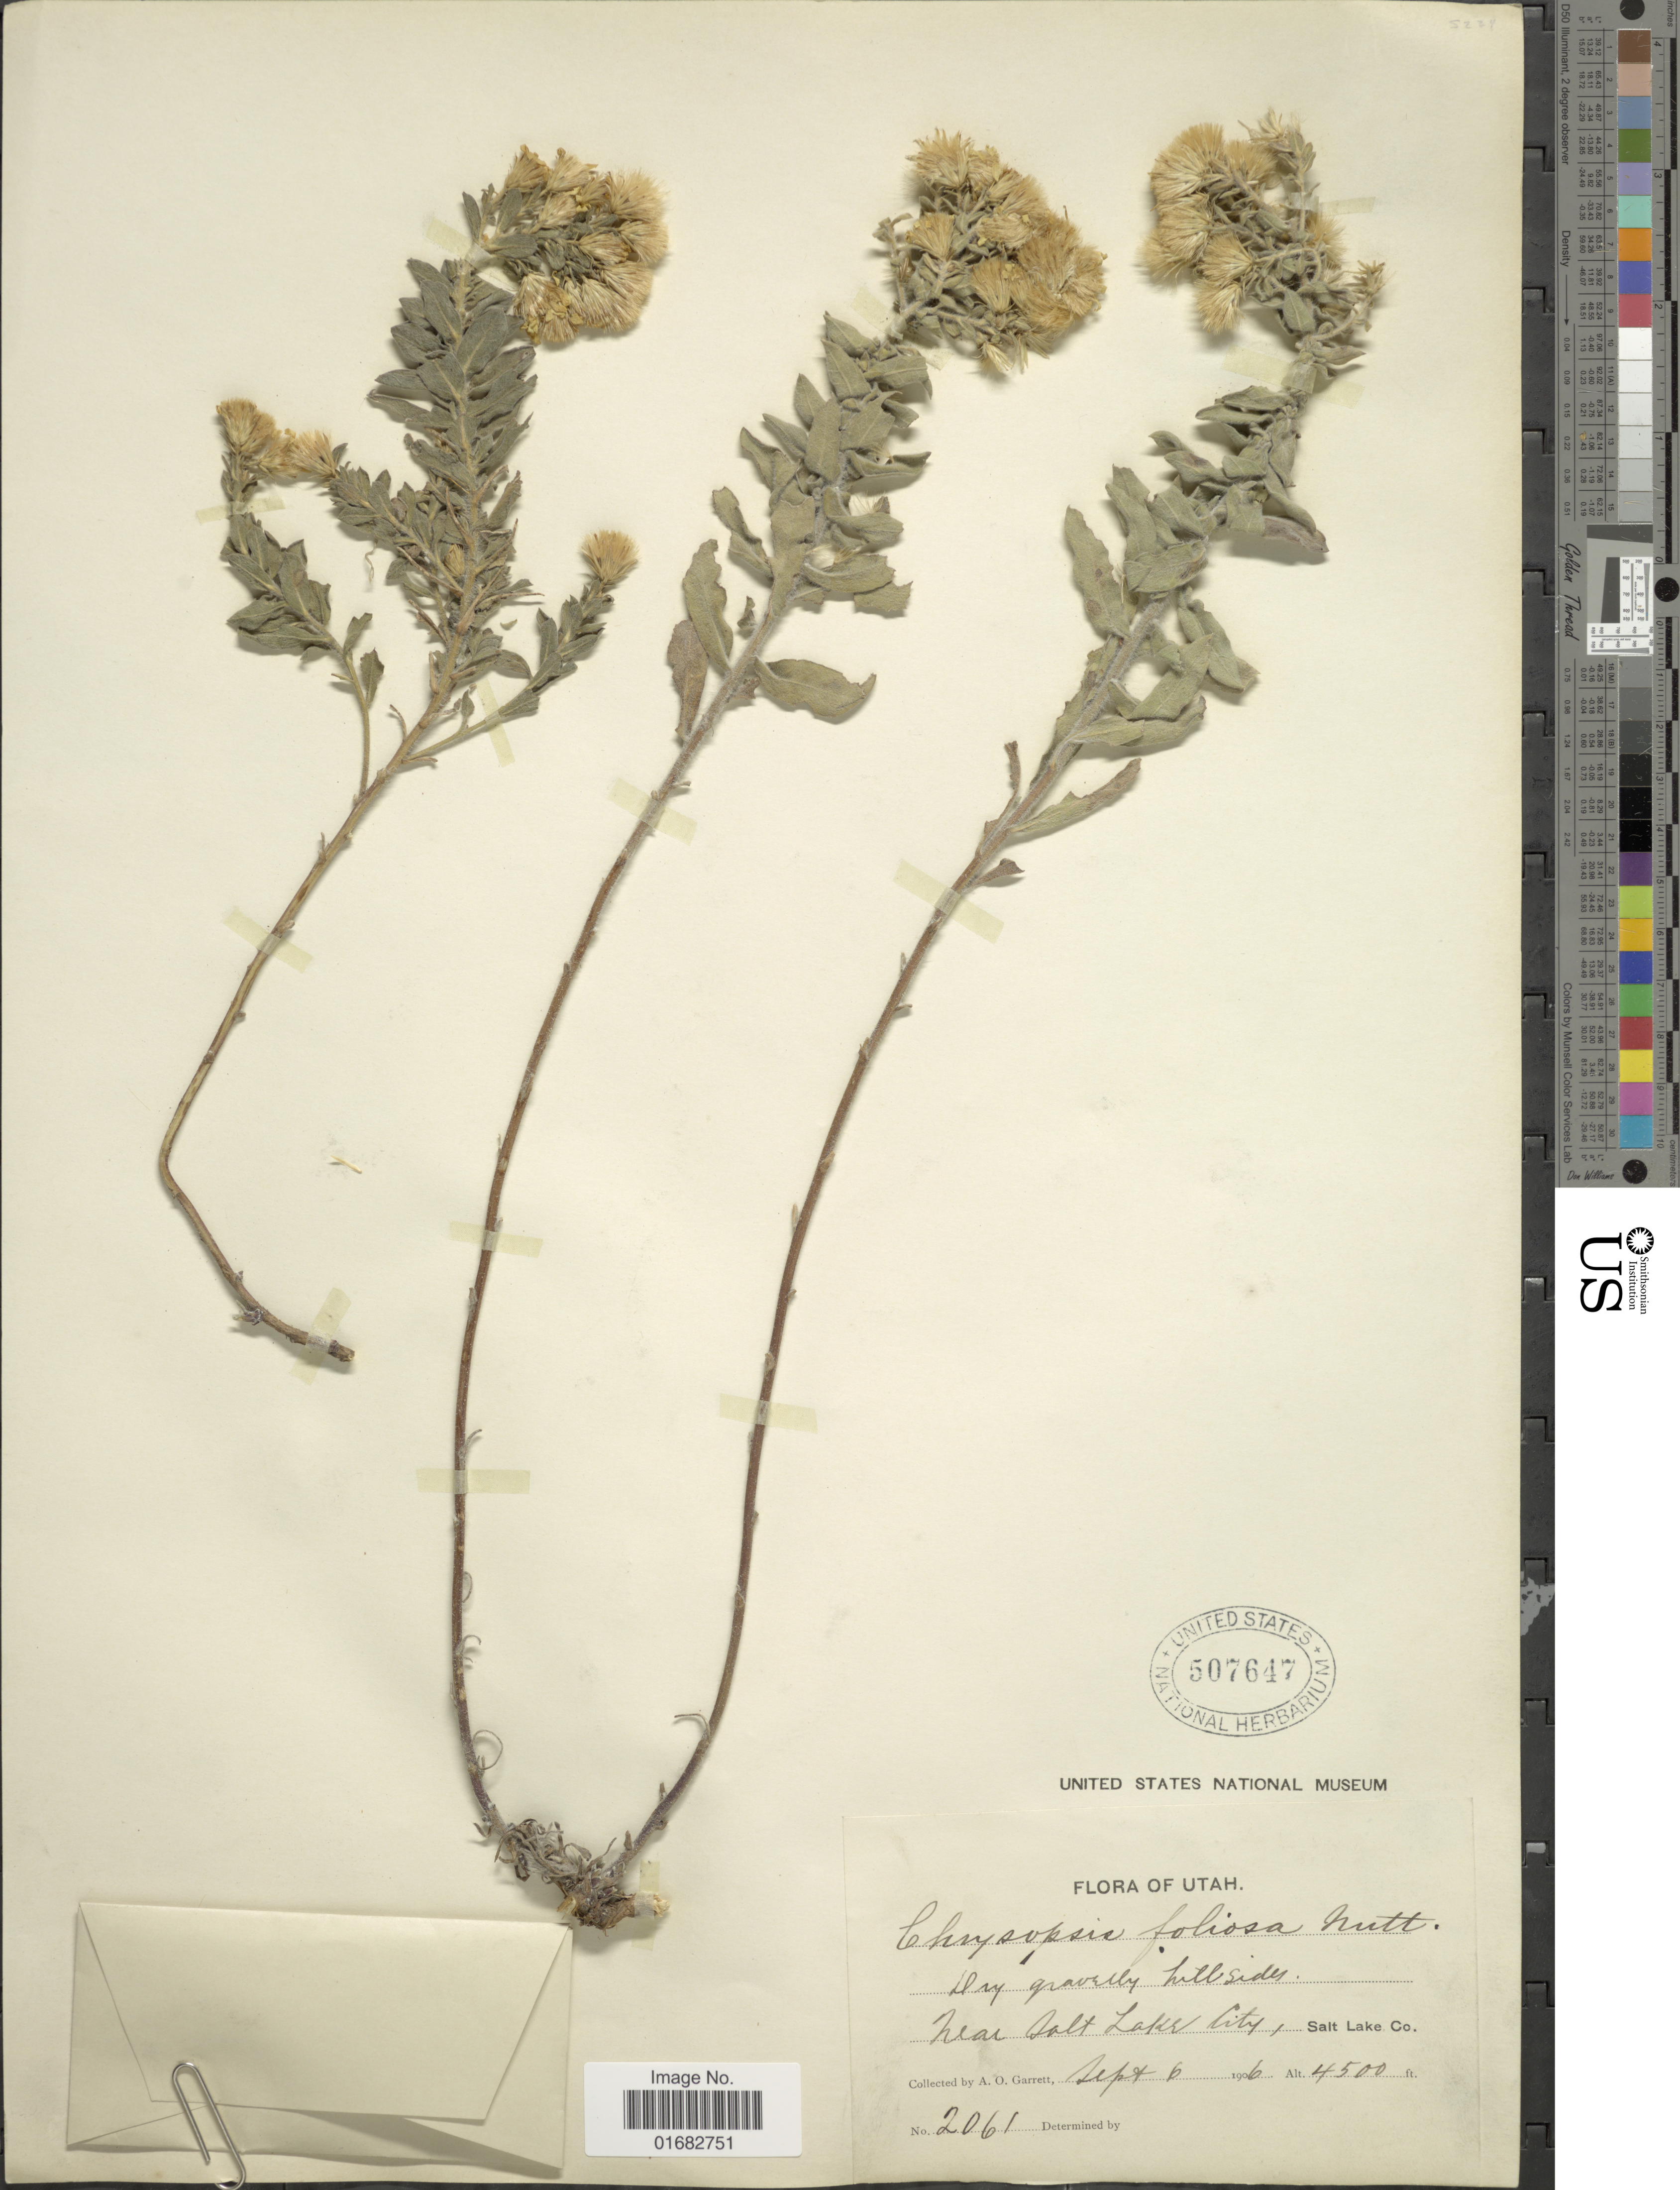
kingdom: Plantae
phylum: Tracheophyta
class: Magnoliopsida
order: Asterales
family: Asteraceae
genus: Heterotheca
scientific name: Heterotheca villosa var. foliosa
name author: (Nutt.) V.L. Harms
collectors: A. O. Garrett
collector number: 2061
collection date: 1906-09-06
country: United States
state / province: Utah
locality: Near Salt Lake City, Salt Lake Co.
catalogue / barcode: US 507647